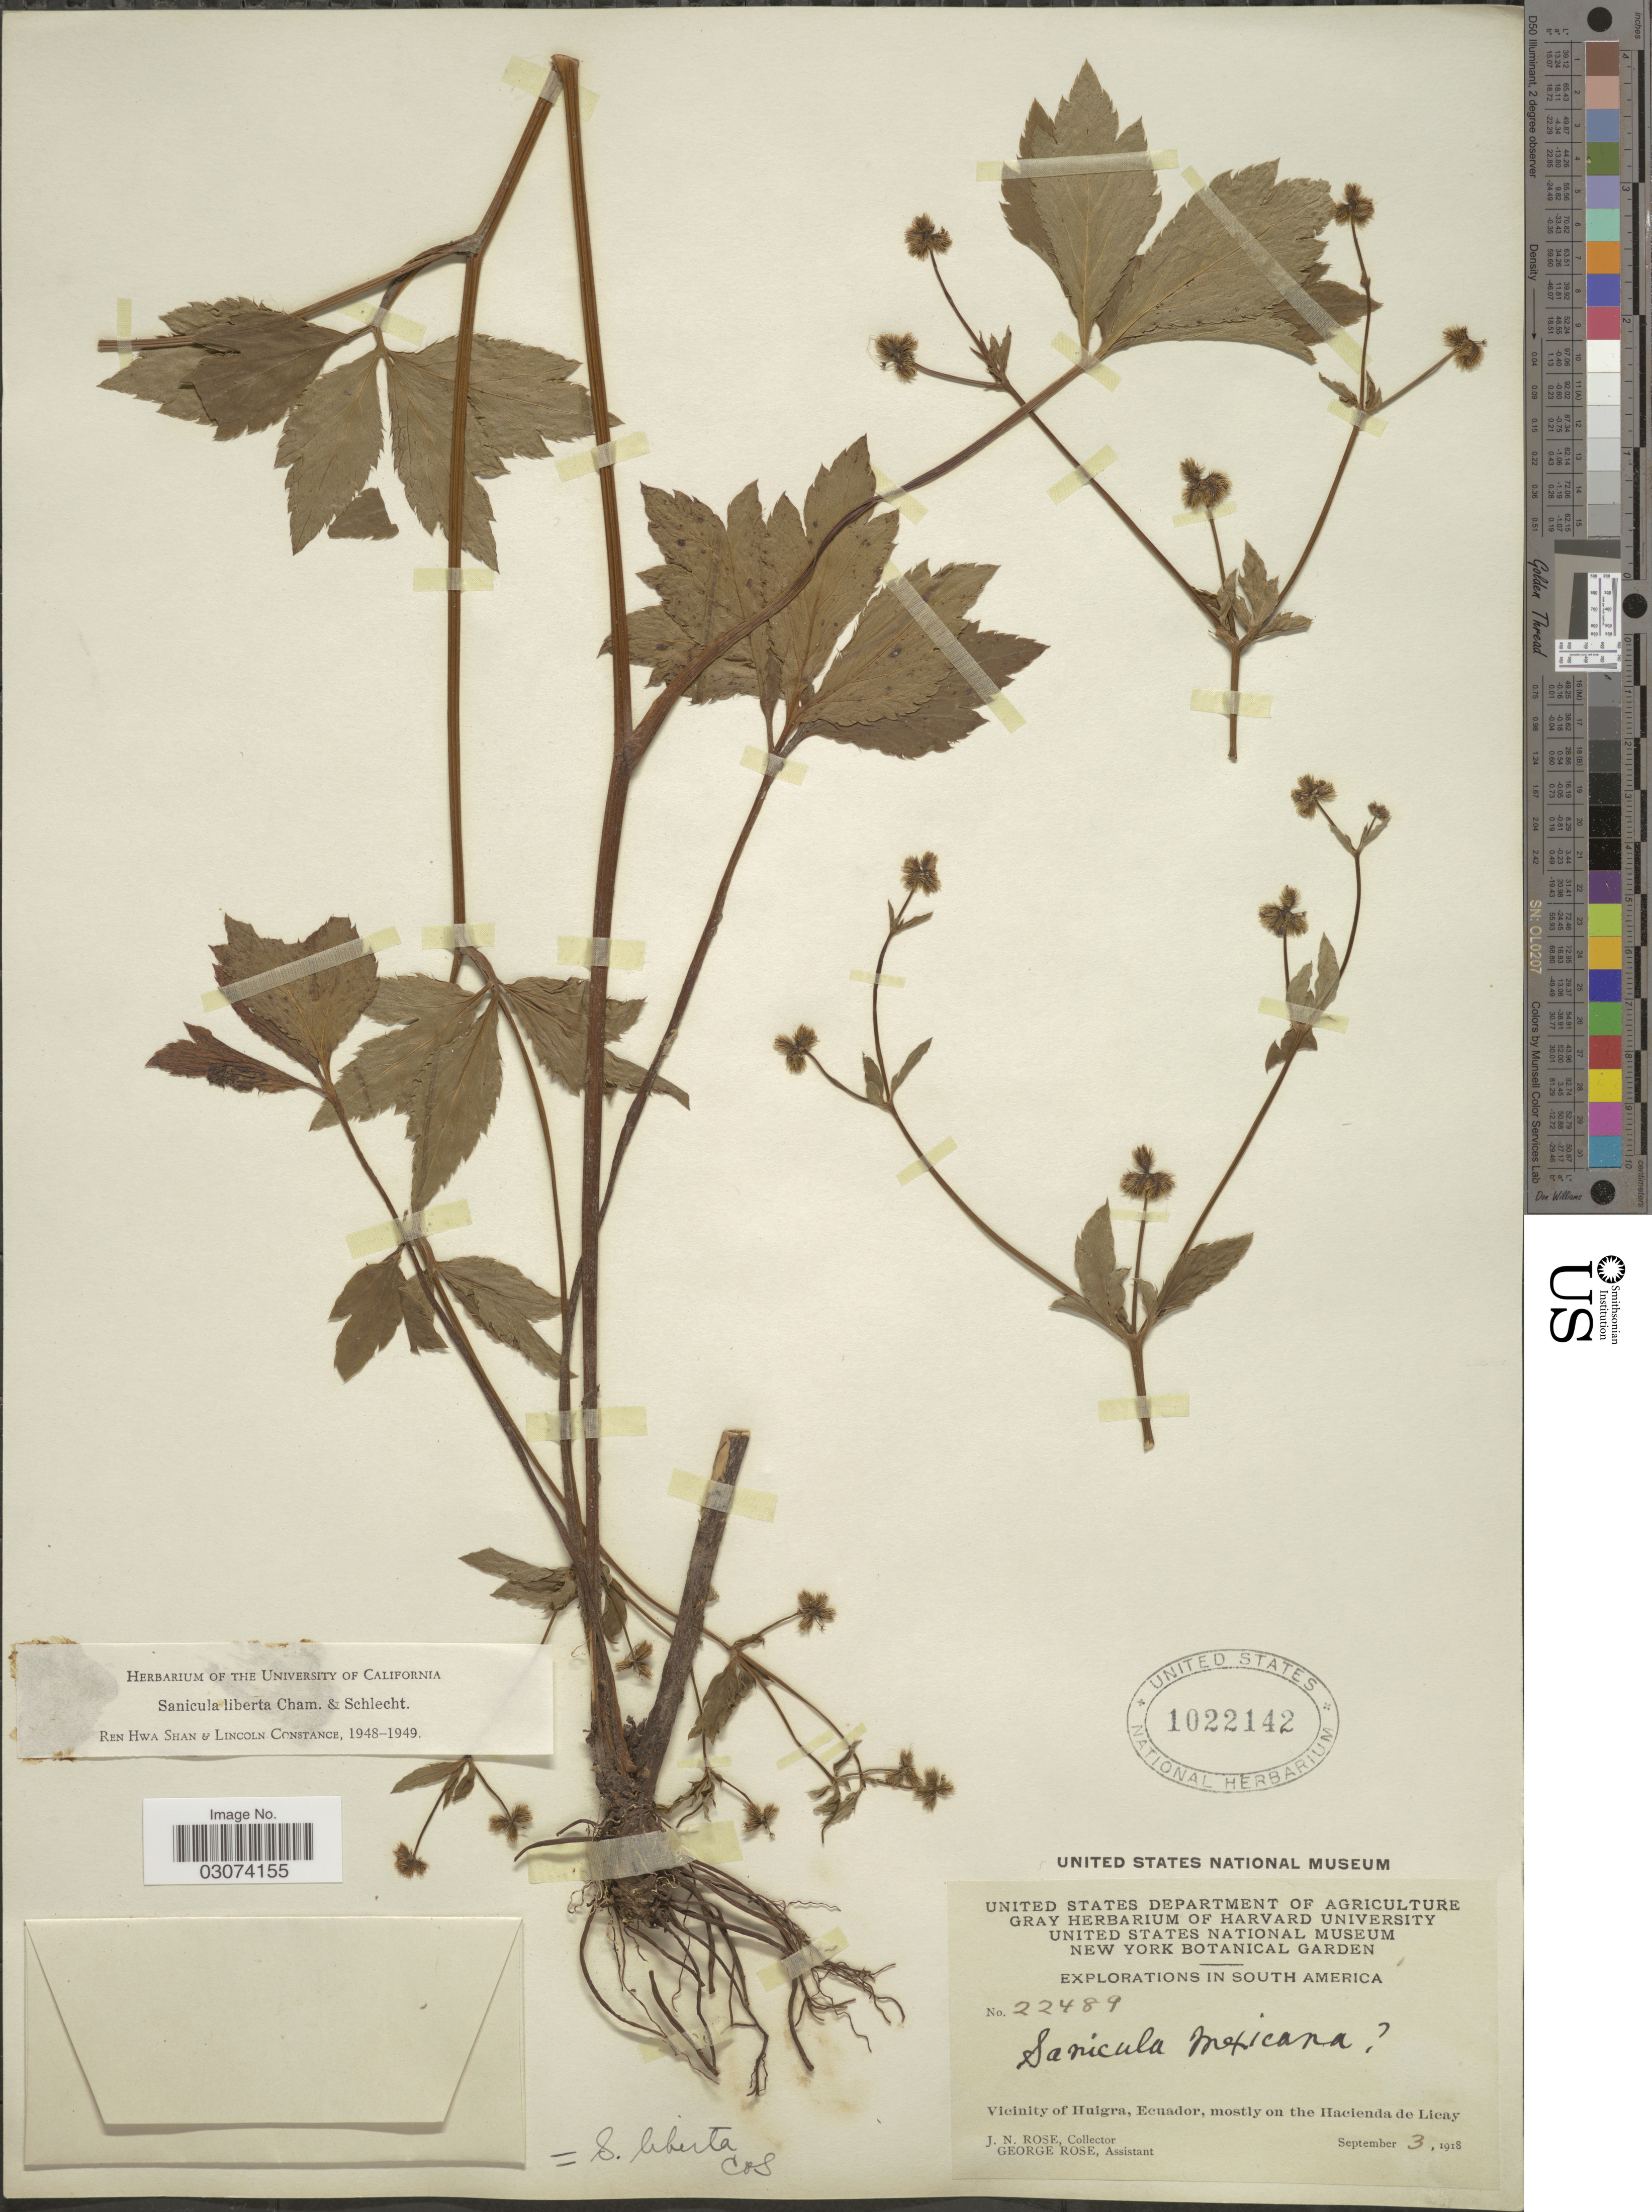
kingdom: Plantae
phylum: Tracheophyta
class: Magnoliopsida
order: Apiales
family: Apiaceae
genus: Sanicula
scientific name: Sanicula liberta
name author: Cham. & Schltdl.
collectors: J. N. Rose & G. Rose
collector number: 22489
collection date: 1918-09-03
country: Ecuador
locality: Vicinity of Huigra, Ecuador, mostly on the Hacienda de Licay.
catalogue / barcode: US 1022142